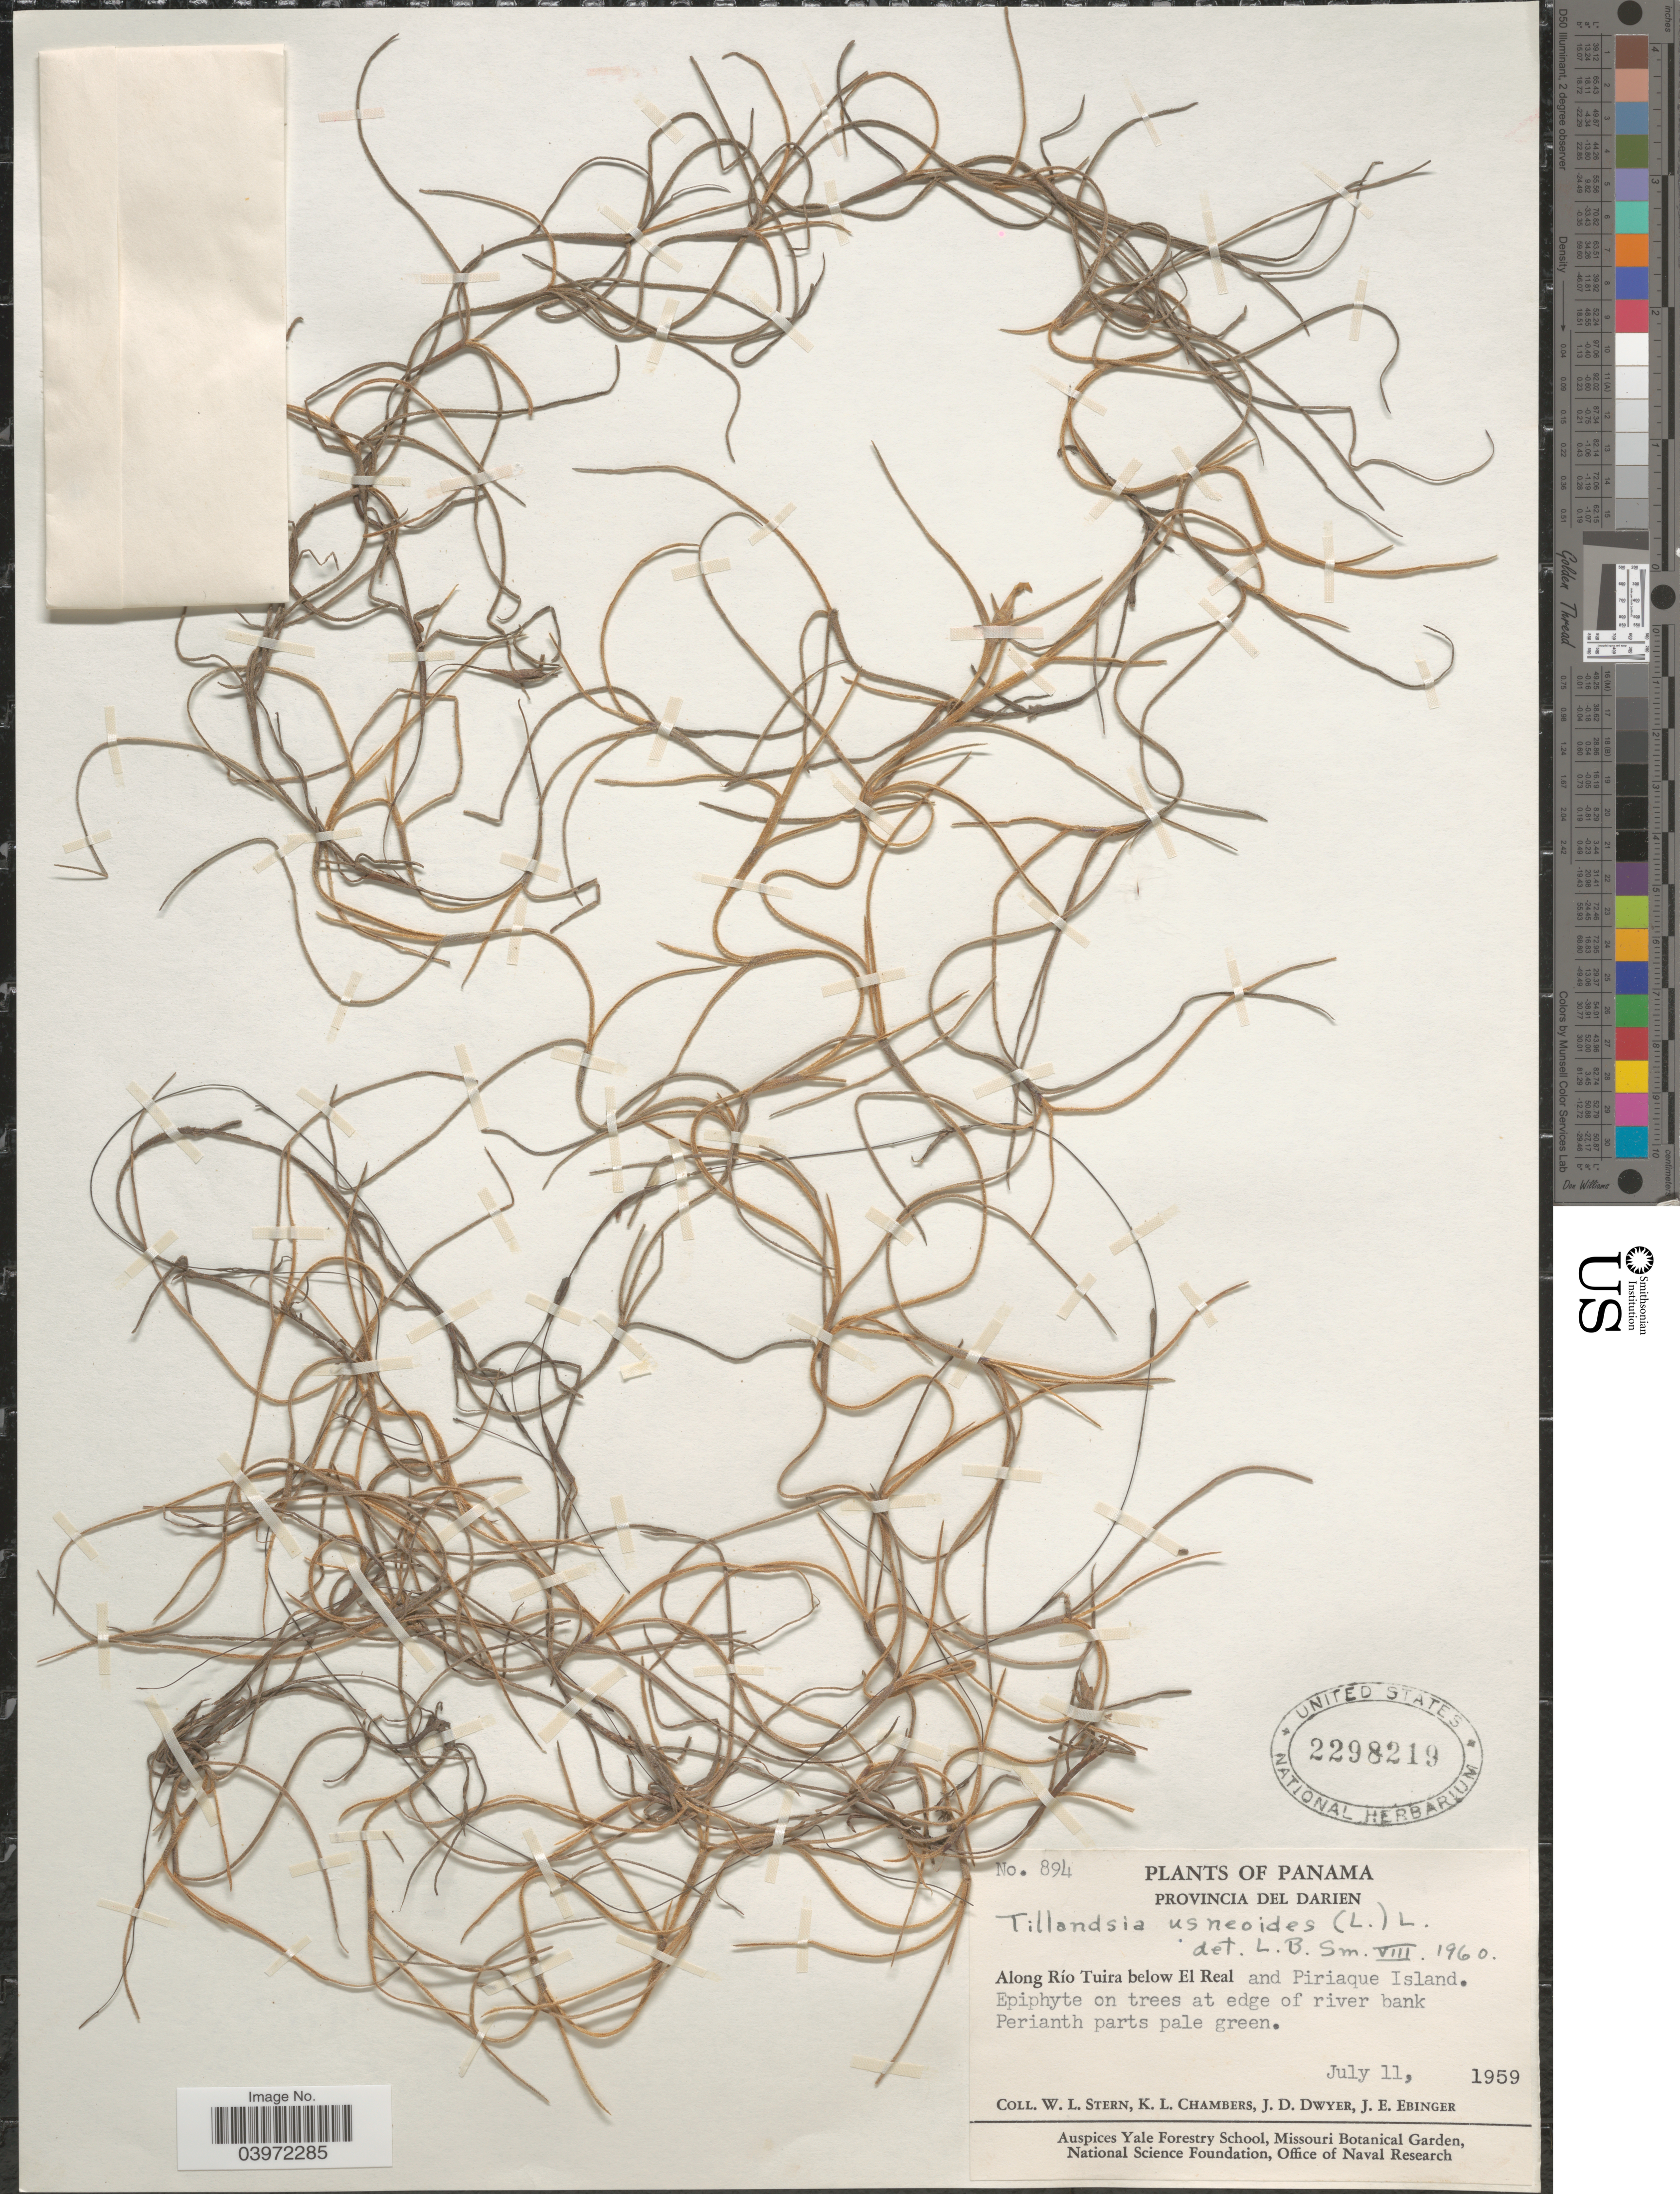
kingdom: Plantae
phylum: Tracheophyta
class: Liliopsida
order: Poales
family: Bromeliaceae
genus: Tillandsia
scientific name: Tillandsia usneoides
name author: (L.) L.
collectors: W. L. Stern, K. Chambers, J. D. Dwyer & J. Ebinger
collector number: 894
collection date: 1959-07-11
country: Panama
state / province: Darien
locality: Along Río Tuira below El Real and Piriaque Island. On trees at edge of river bank.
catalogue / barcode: US 2298219